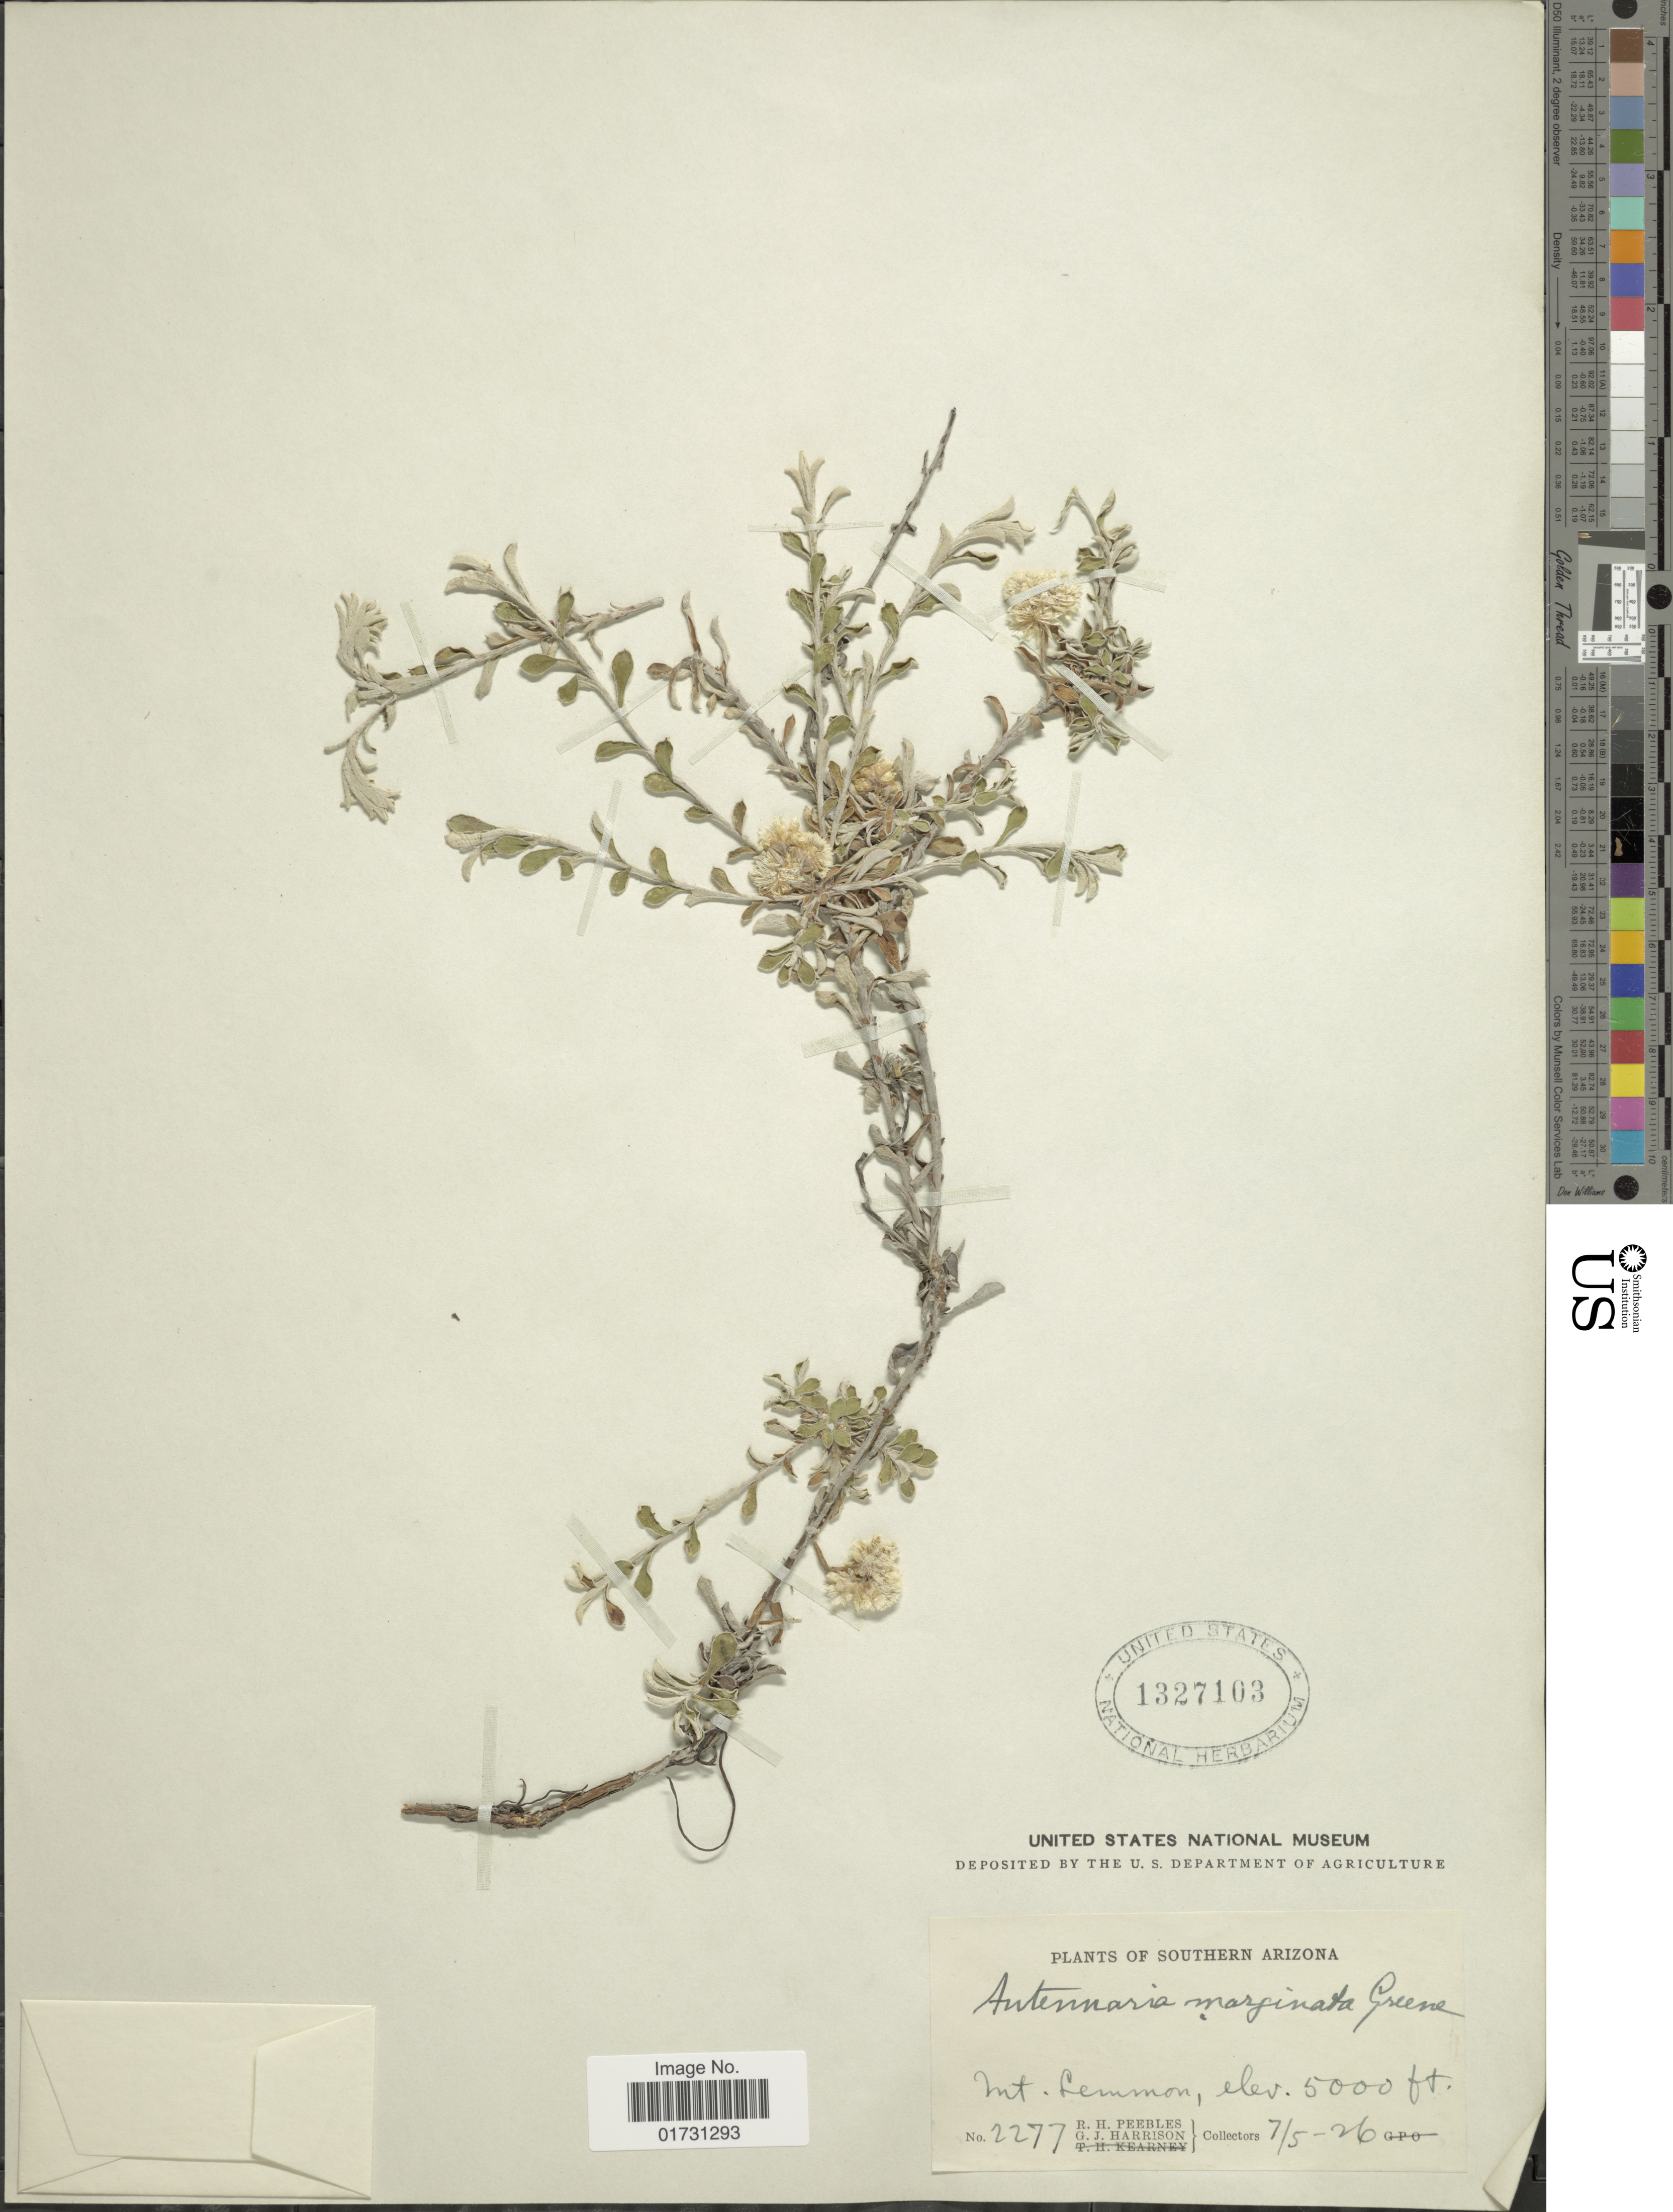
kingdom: Plantae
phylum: Tracheophyta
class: Magnoliopsida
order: Asterales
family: Asteraceae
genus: Antennaria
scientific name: Antennaria marginata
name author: Greene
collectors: R. H. Peebles & G. J. Harrison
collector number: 2277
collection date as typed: Transcribed d/m/y: 7/5/26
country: United States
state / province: Arizona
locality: Southern Arizona, Mt. Lemmon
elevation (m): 1524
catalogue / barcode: US 1327103